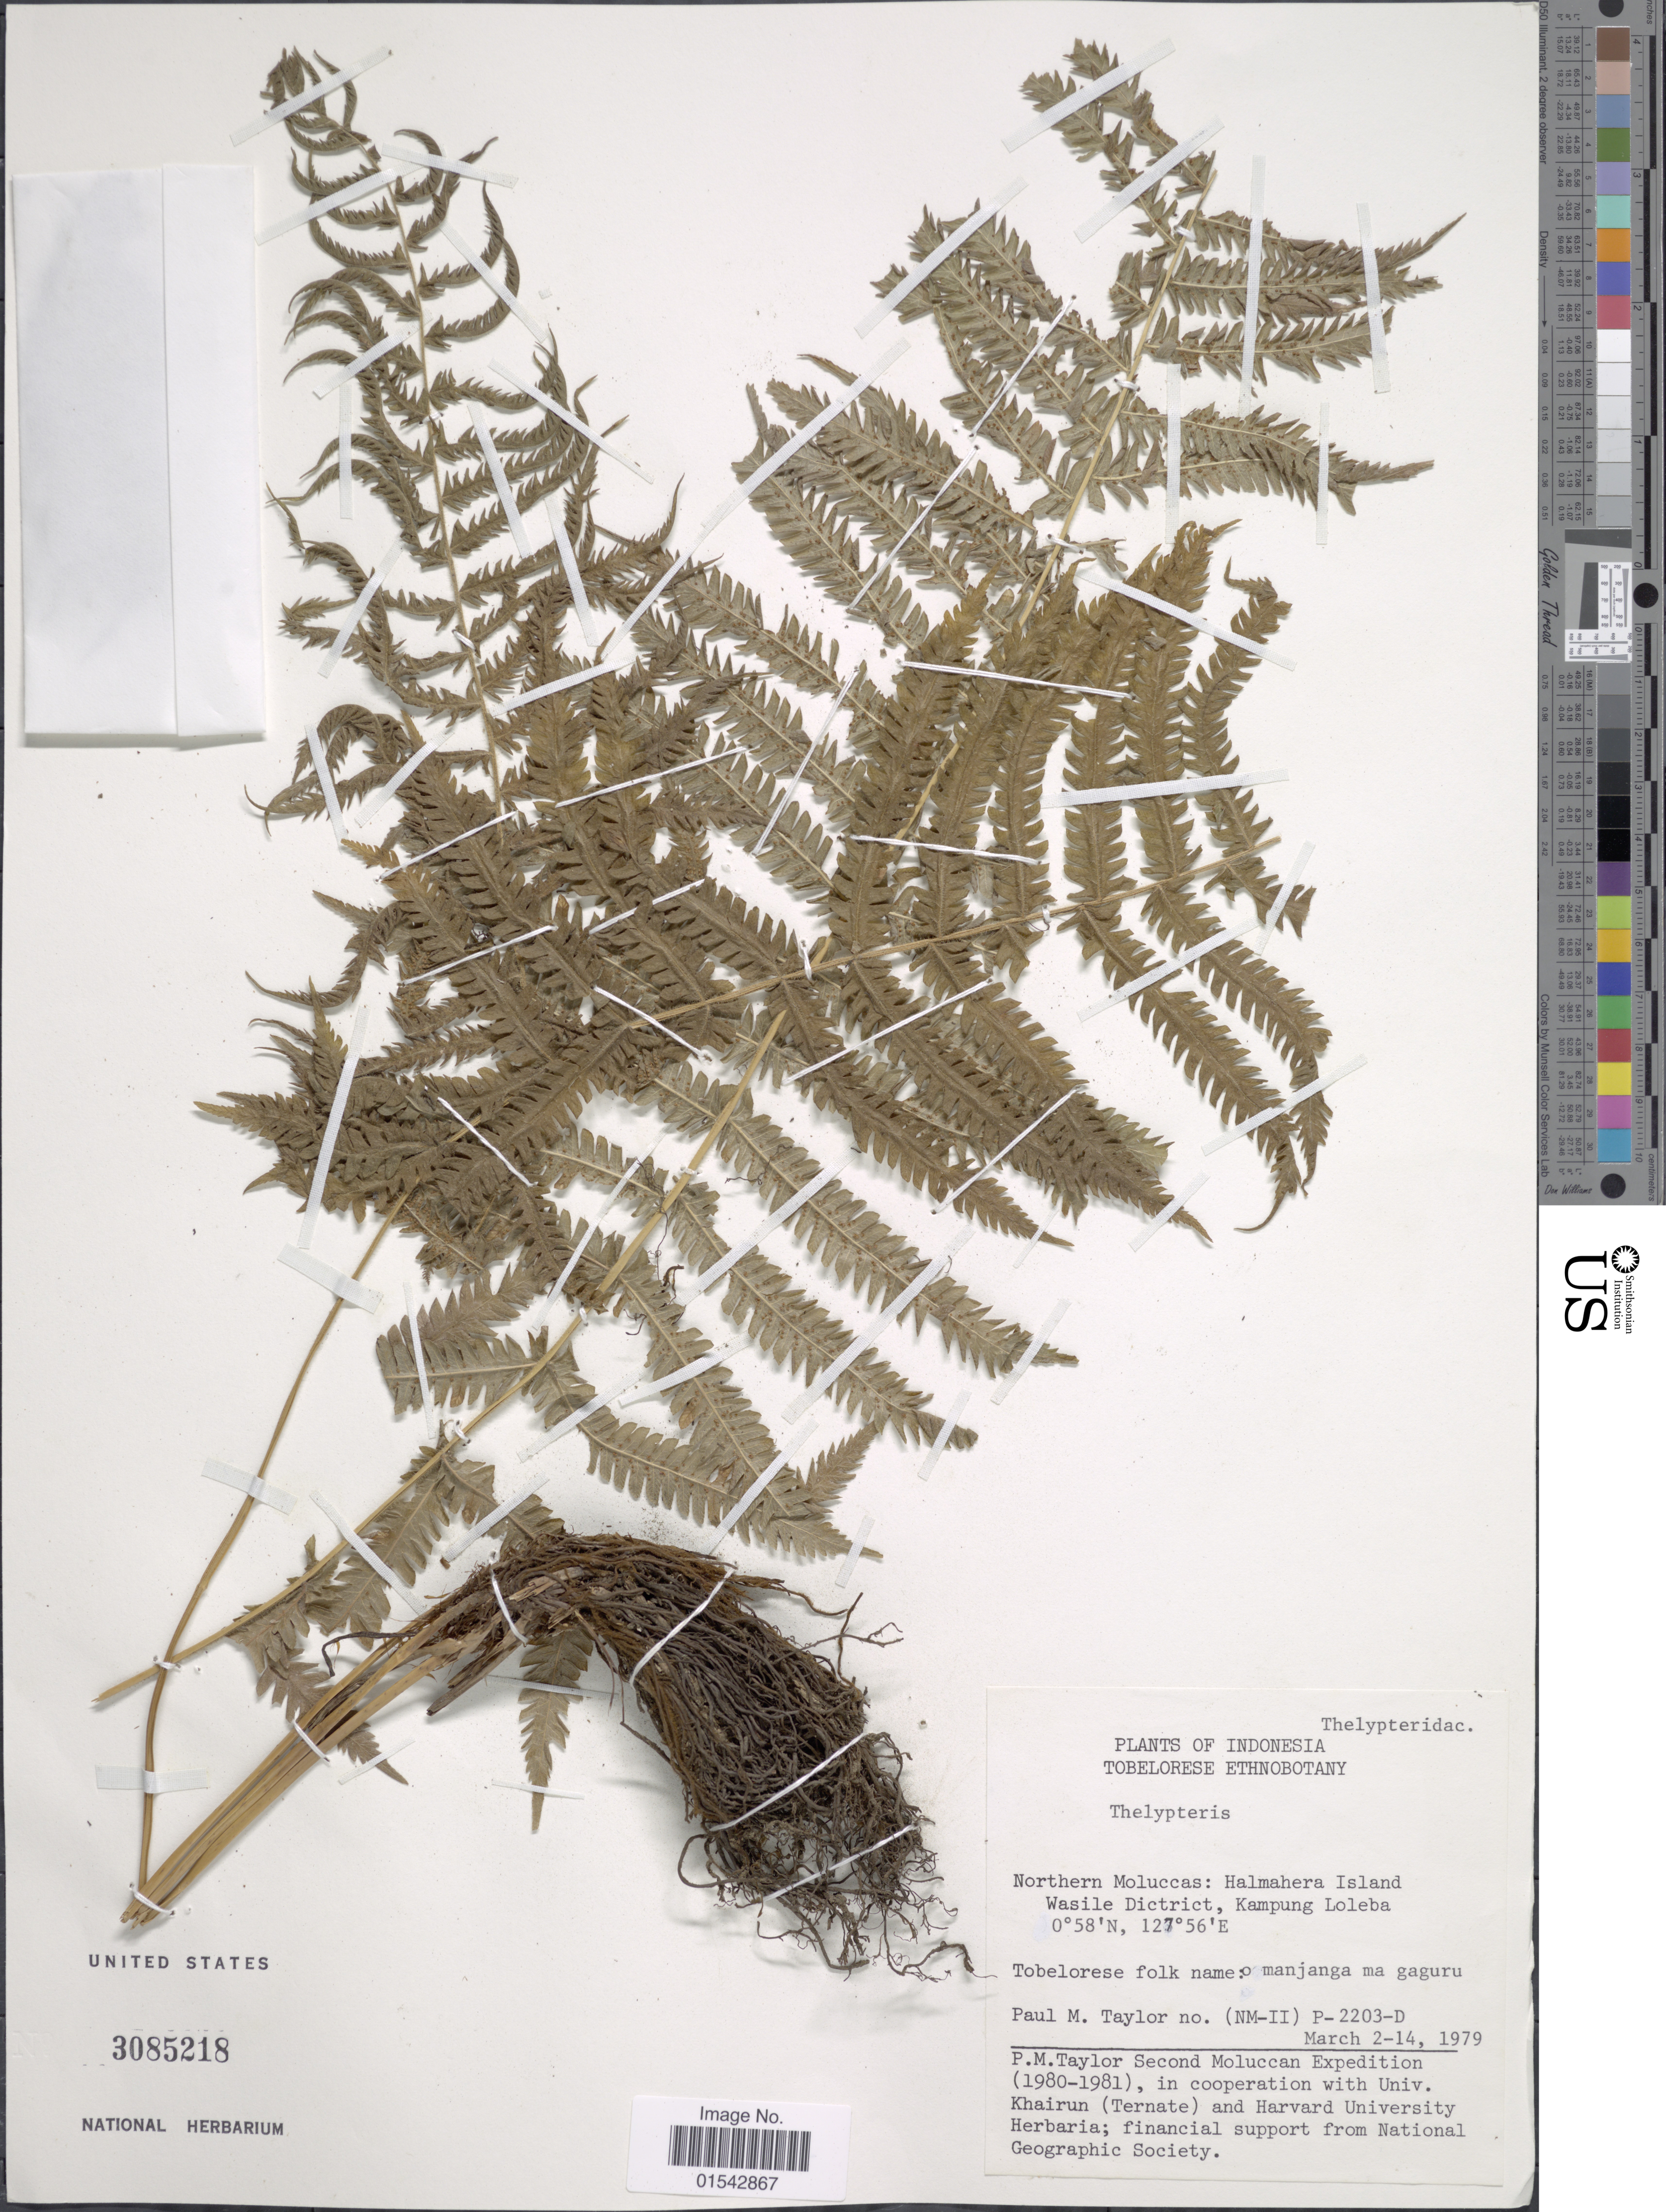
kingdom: Plantae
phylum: Tracheophyta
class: Polypodiopsida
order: Polypodiales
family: Thelypteridaceae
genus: Cyclosorus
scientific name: Cyclosorus sp.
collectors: P. M. Taylor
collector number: (NM-II)P-2203-D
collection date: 1979-03-02/1979-03-14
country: Indonesia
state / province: Maluku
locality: Indonesia, Northern Moluccas: Halmahera Island, Wasile District, Kampung Loleba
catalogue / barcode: US 3085218